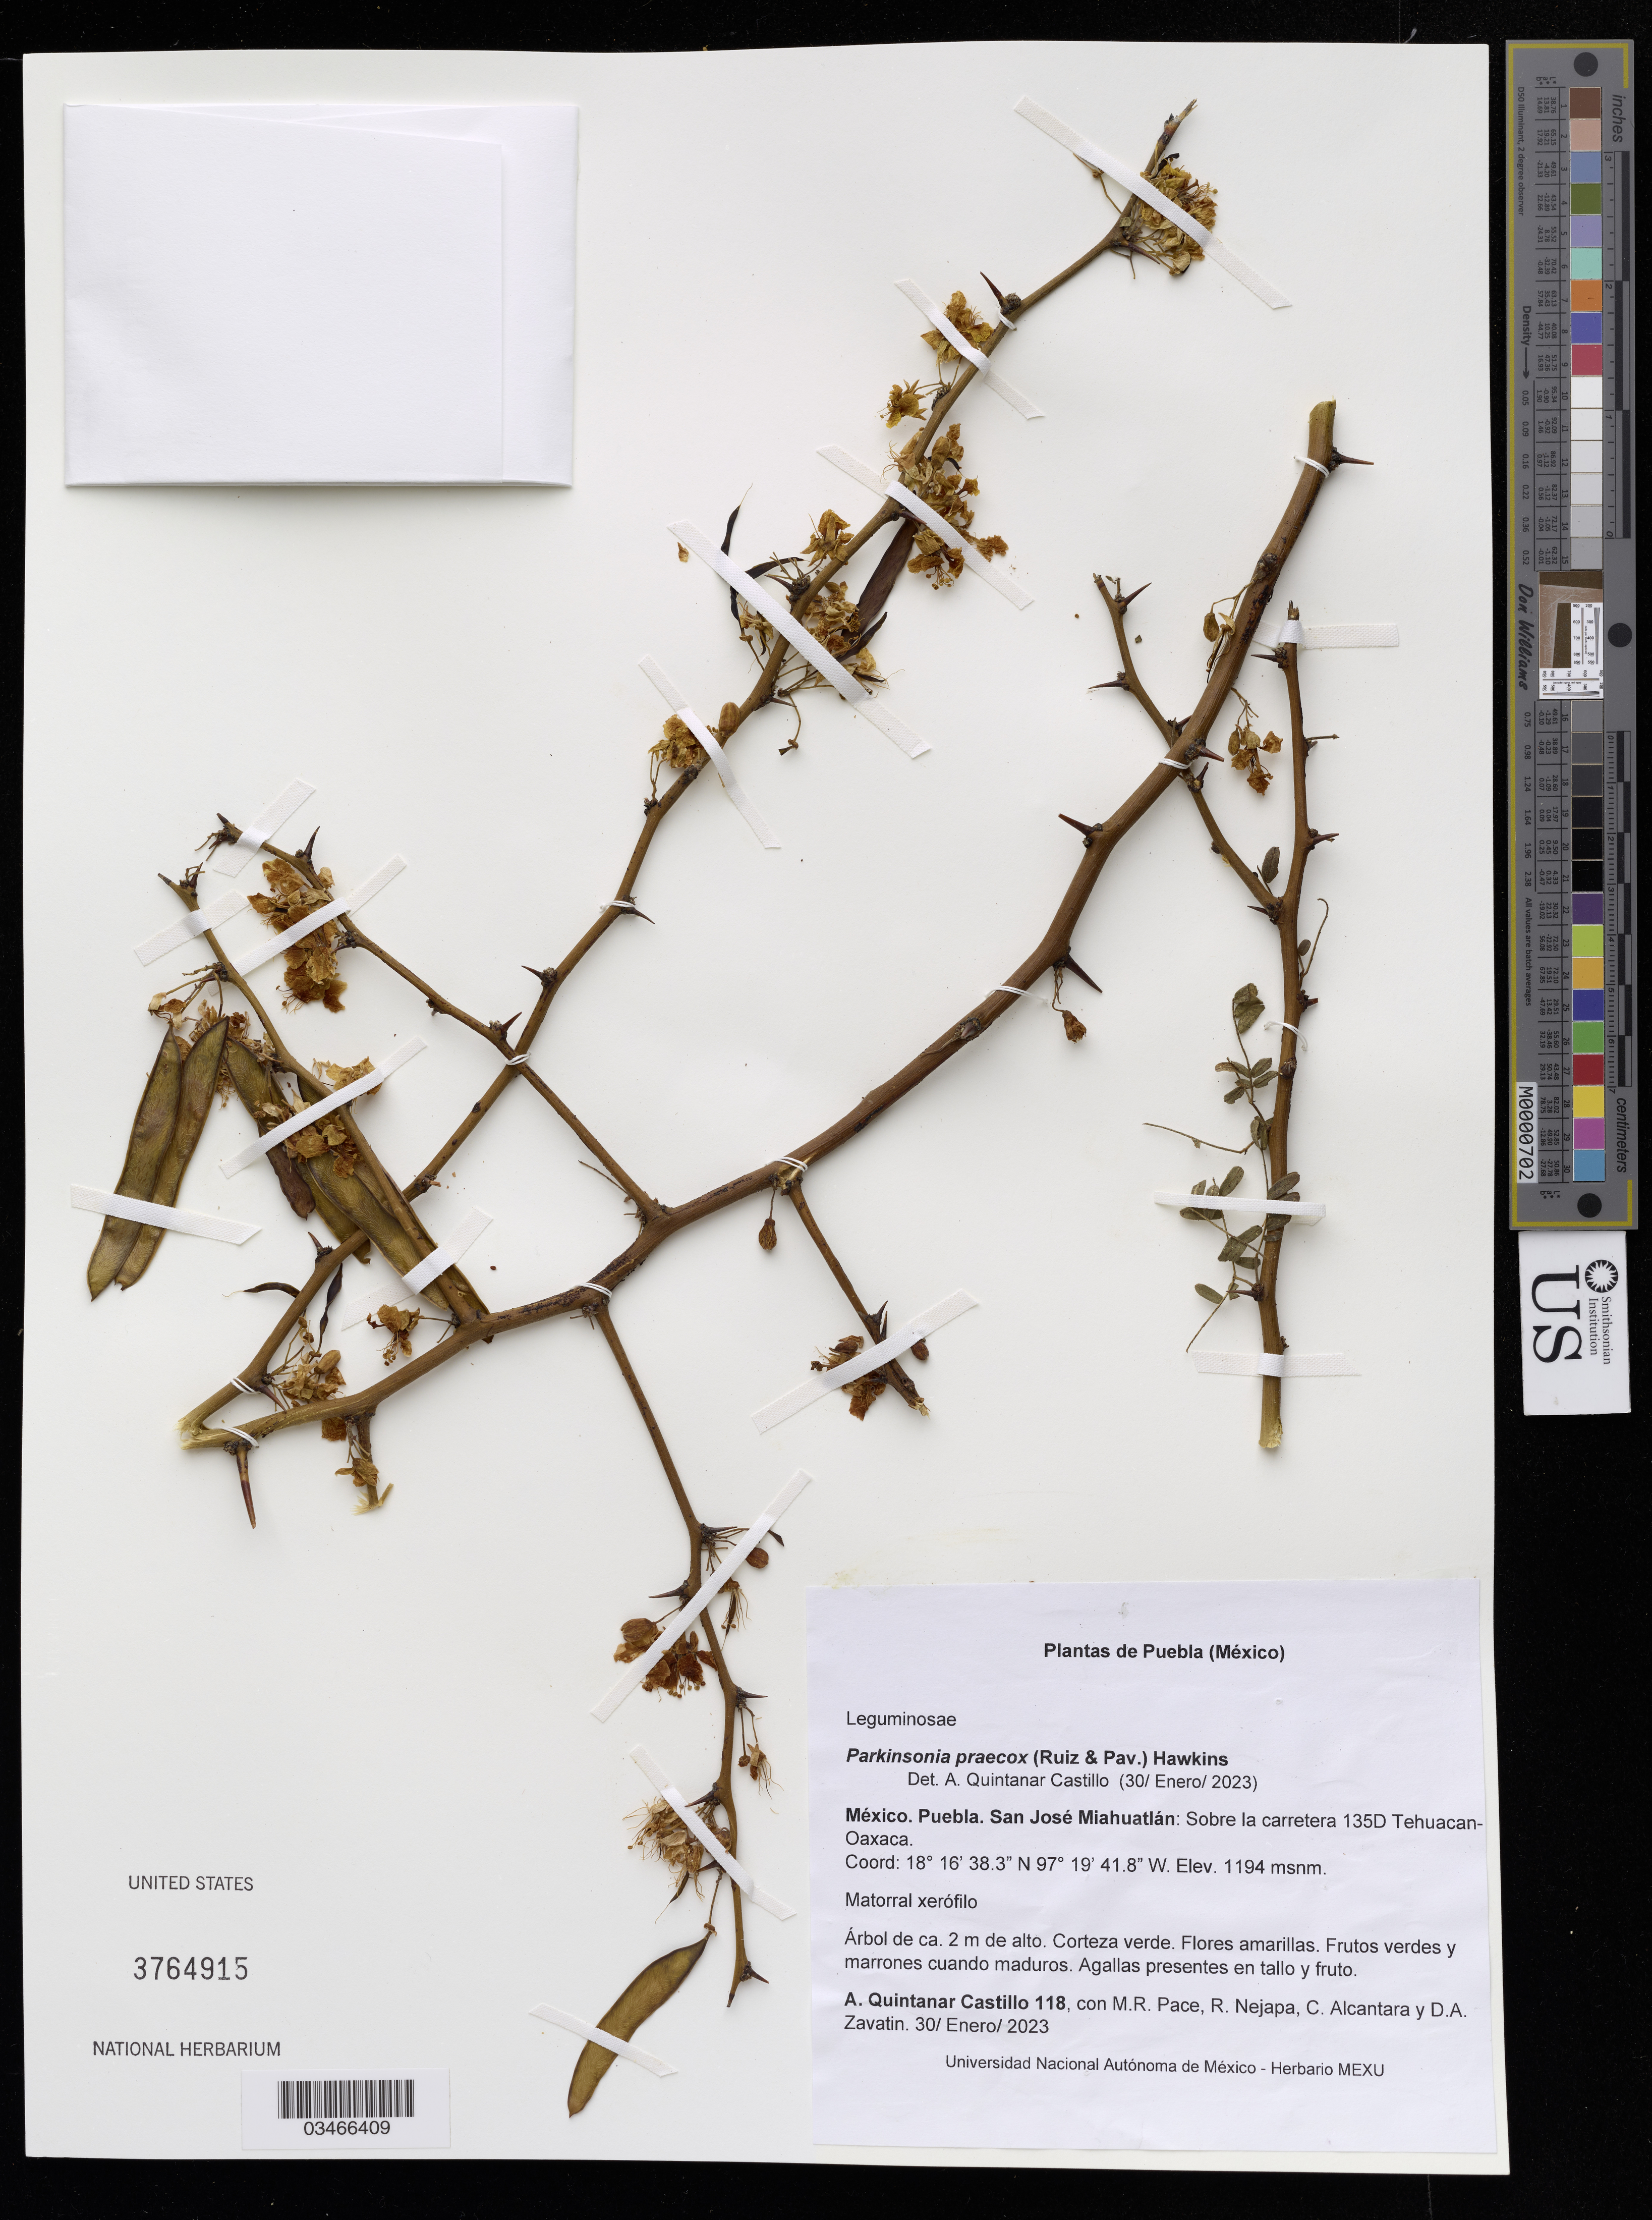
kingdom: Plantae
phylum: Tracheophyta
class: Magnoliopsida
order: Fabales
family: Fabaceae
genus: Parkinsonia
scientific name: Parkinsonia praecox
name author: (Ruiz & Pav.) J.E. Hawkins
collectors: M. R. Pace, R. Nejapa & C. Alcantara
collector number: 118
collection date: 2023-01-30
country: Mexico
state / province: Puebla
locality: San José Miahuatlán: Sobre la carretera 135D Tehuacan-Oaxaca.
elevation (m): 1194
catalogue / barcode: US 3764915